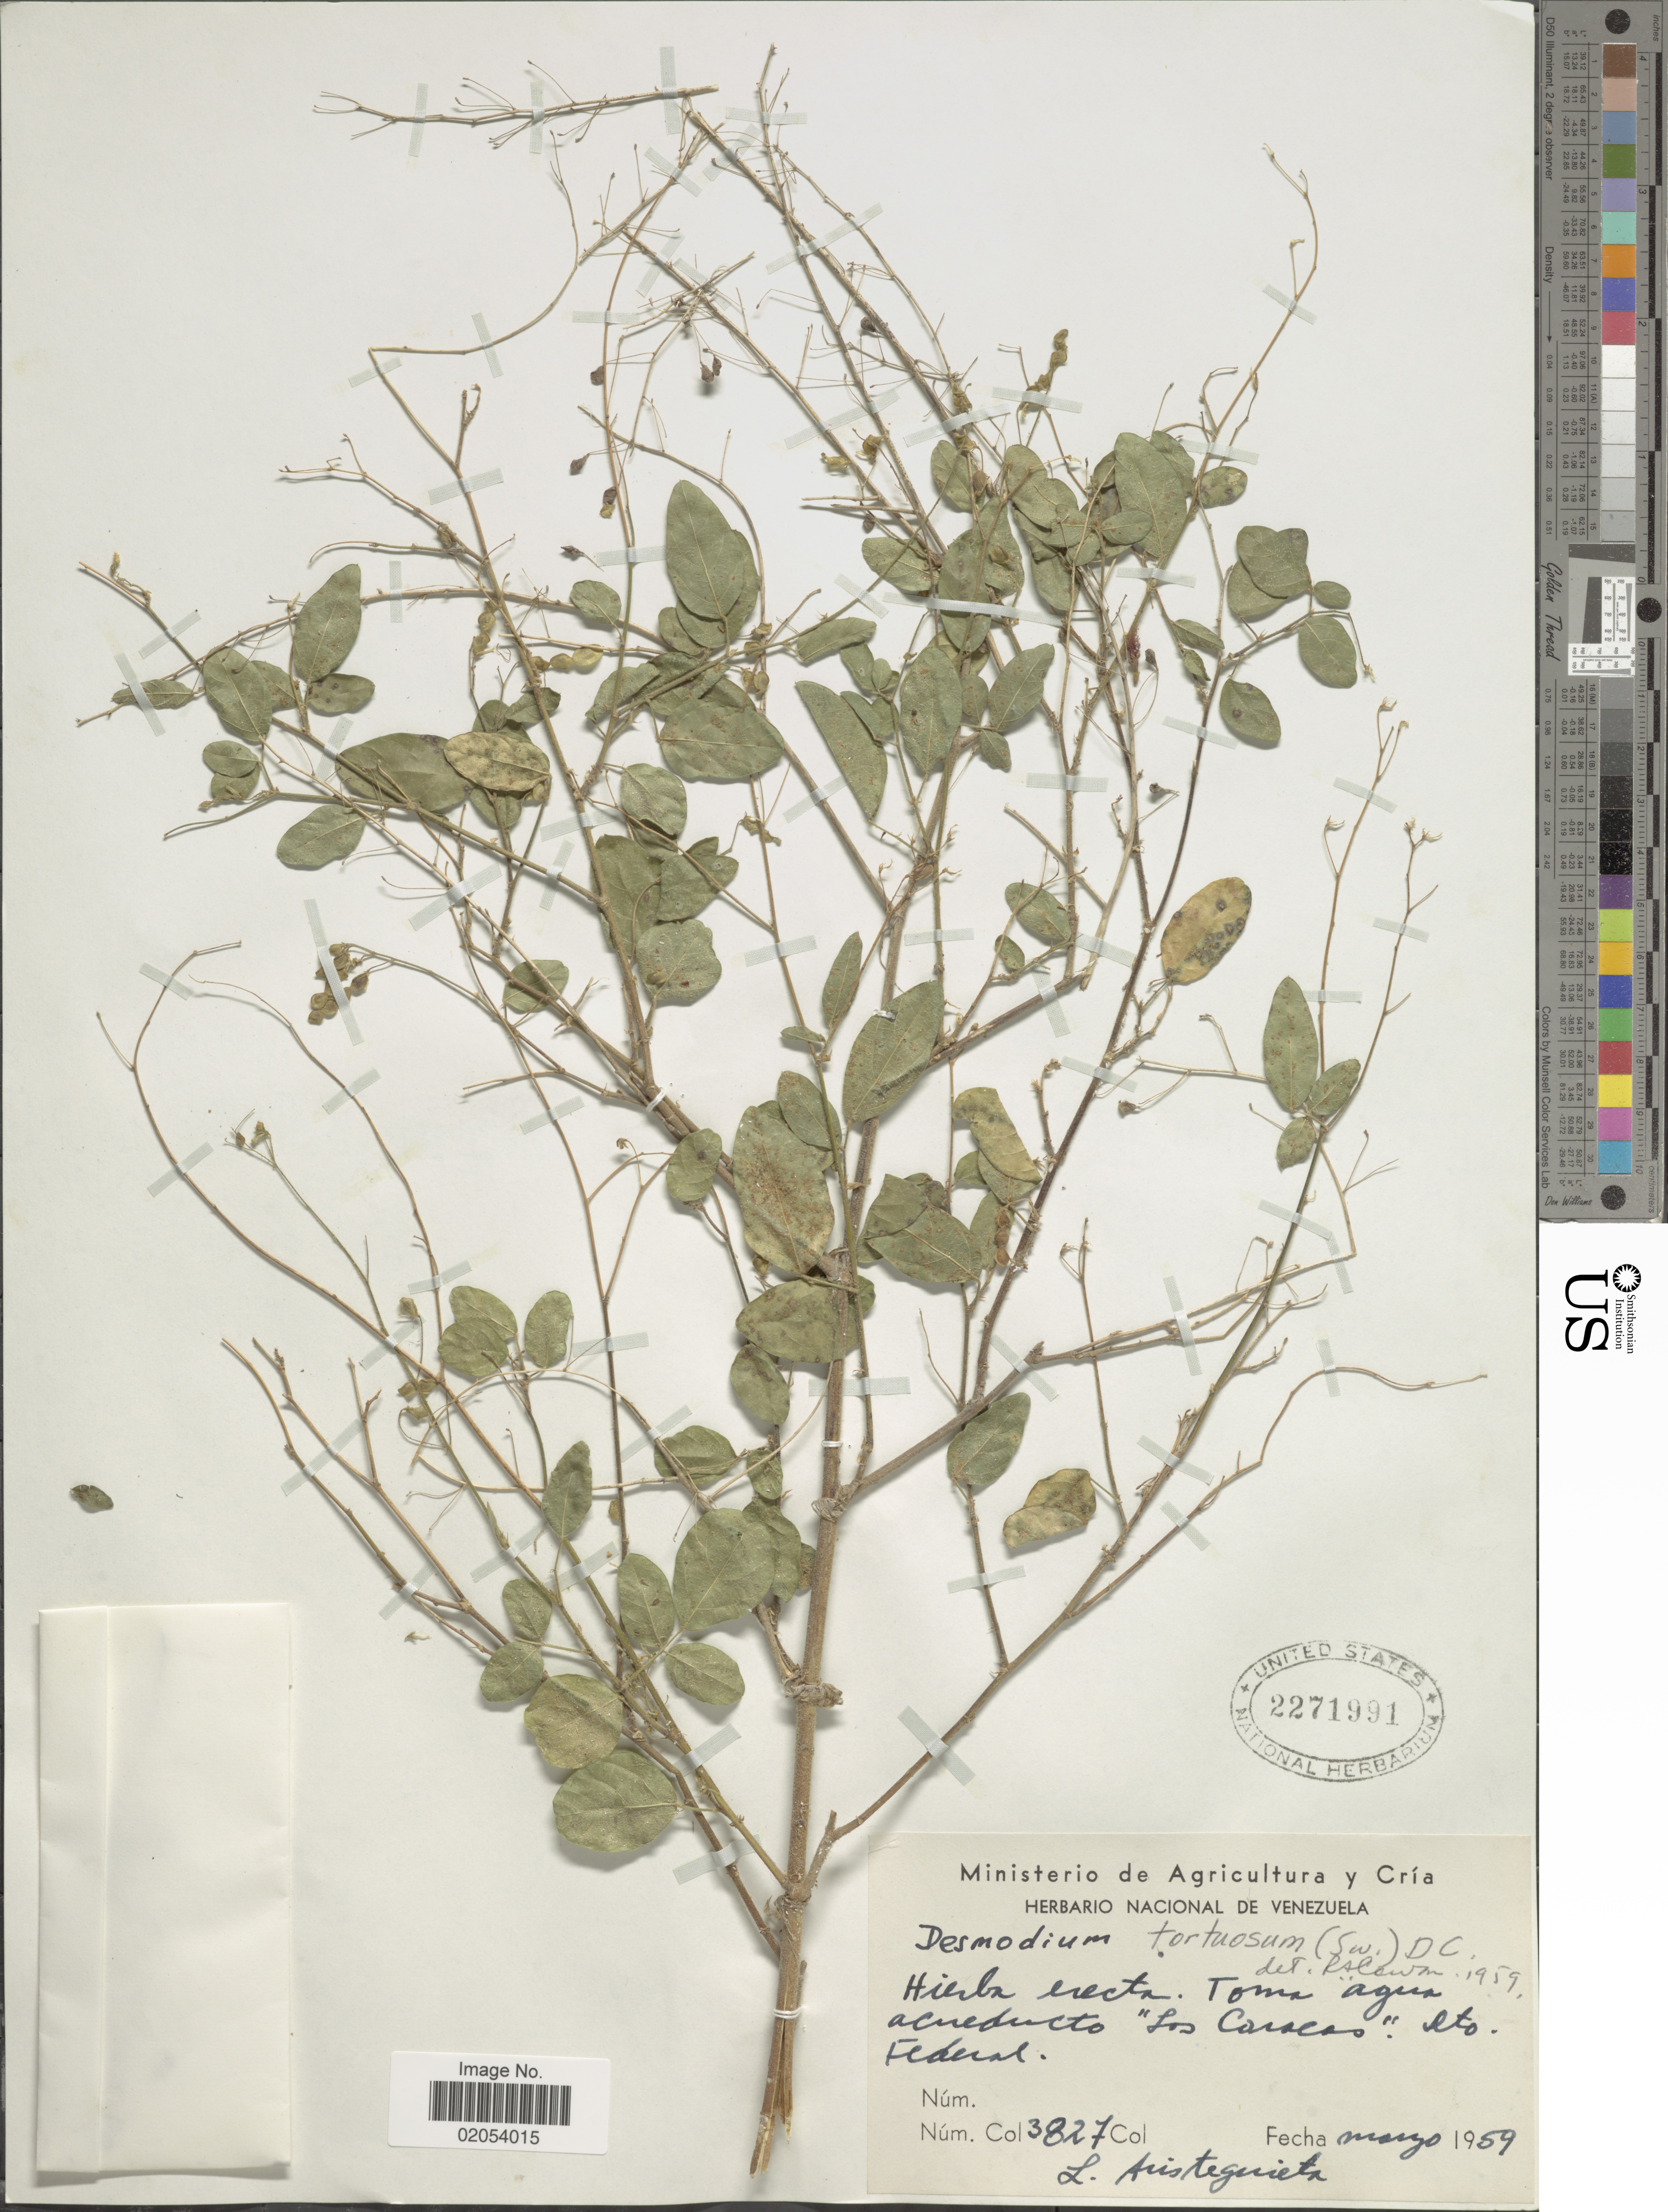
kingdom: Plantae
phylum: Tracheophyta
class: Magnoliopsida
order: Fabales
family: Fabaceae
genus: Desmodium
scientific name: Desmodium tortuosum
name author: (Sw.) DC.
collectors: L. Aristeguieta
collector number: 3827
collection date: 1959-05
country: Venezuela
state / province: Distrito Federal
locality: Toma agua acueducto Los Caracas Dto. Federal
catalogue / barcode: US 2271991